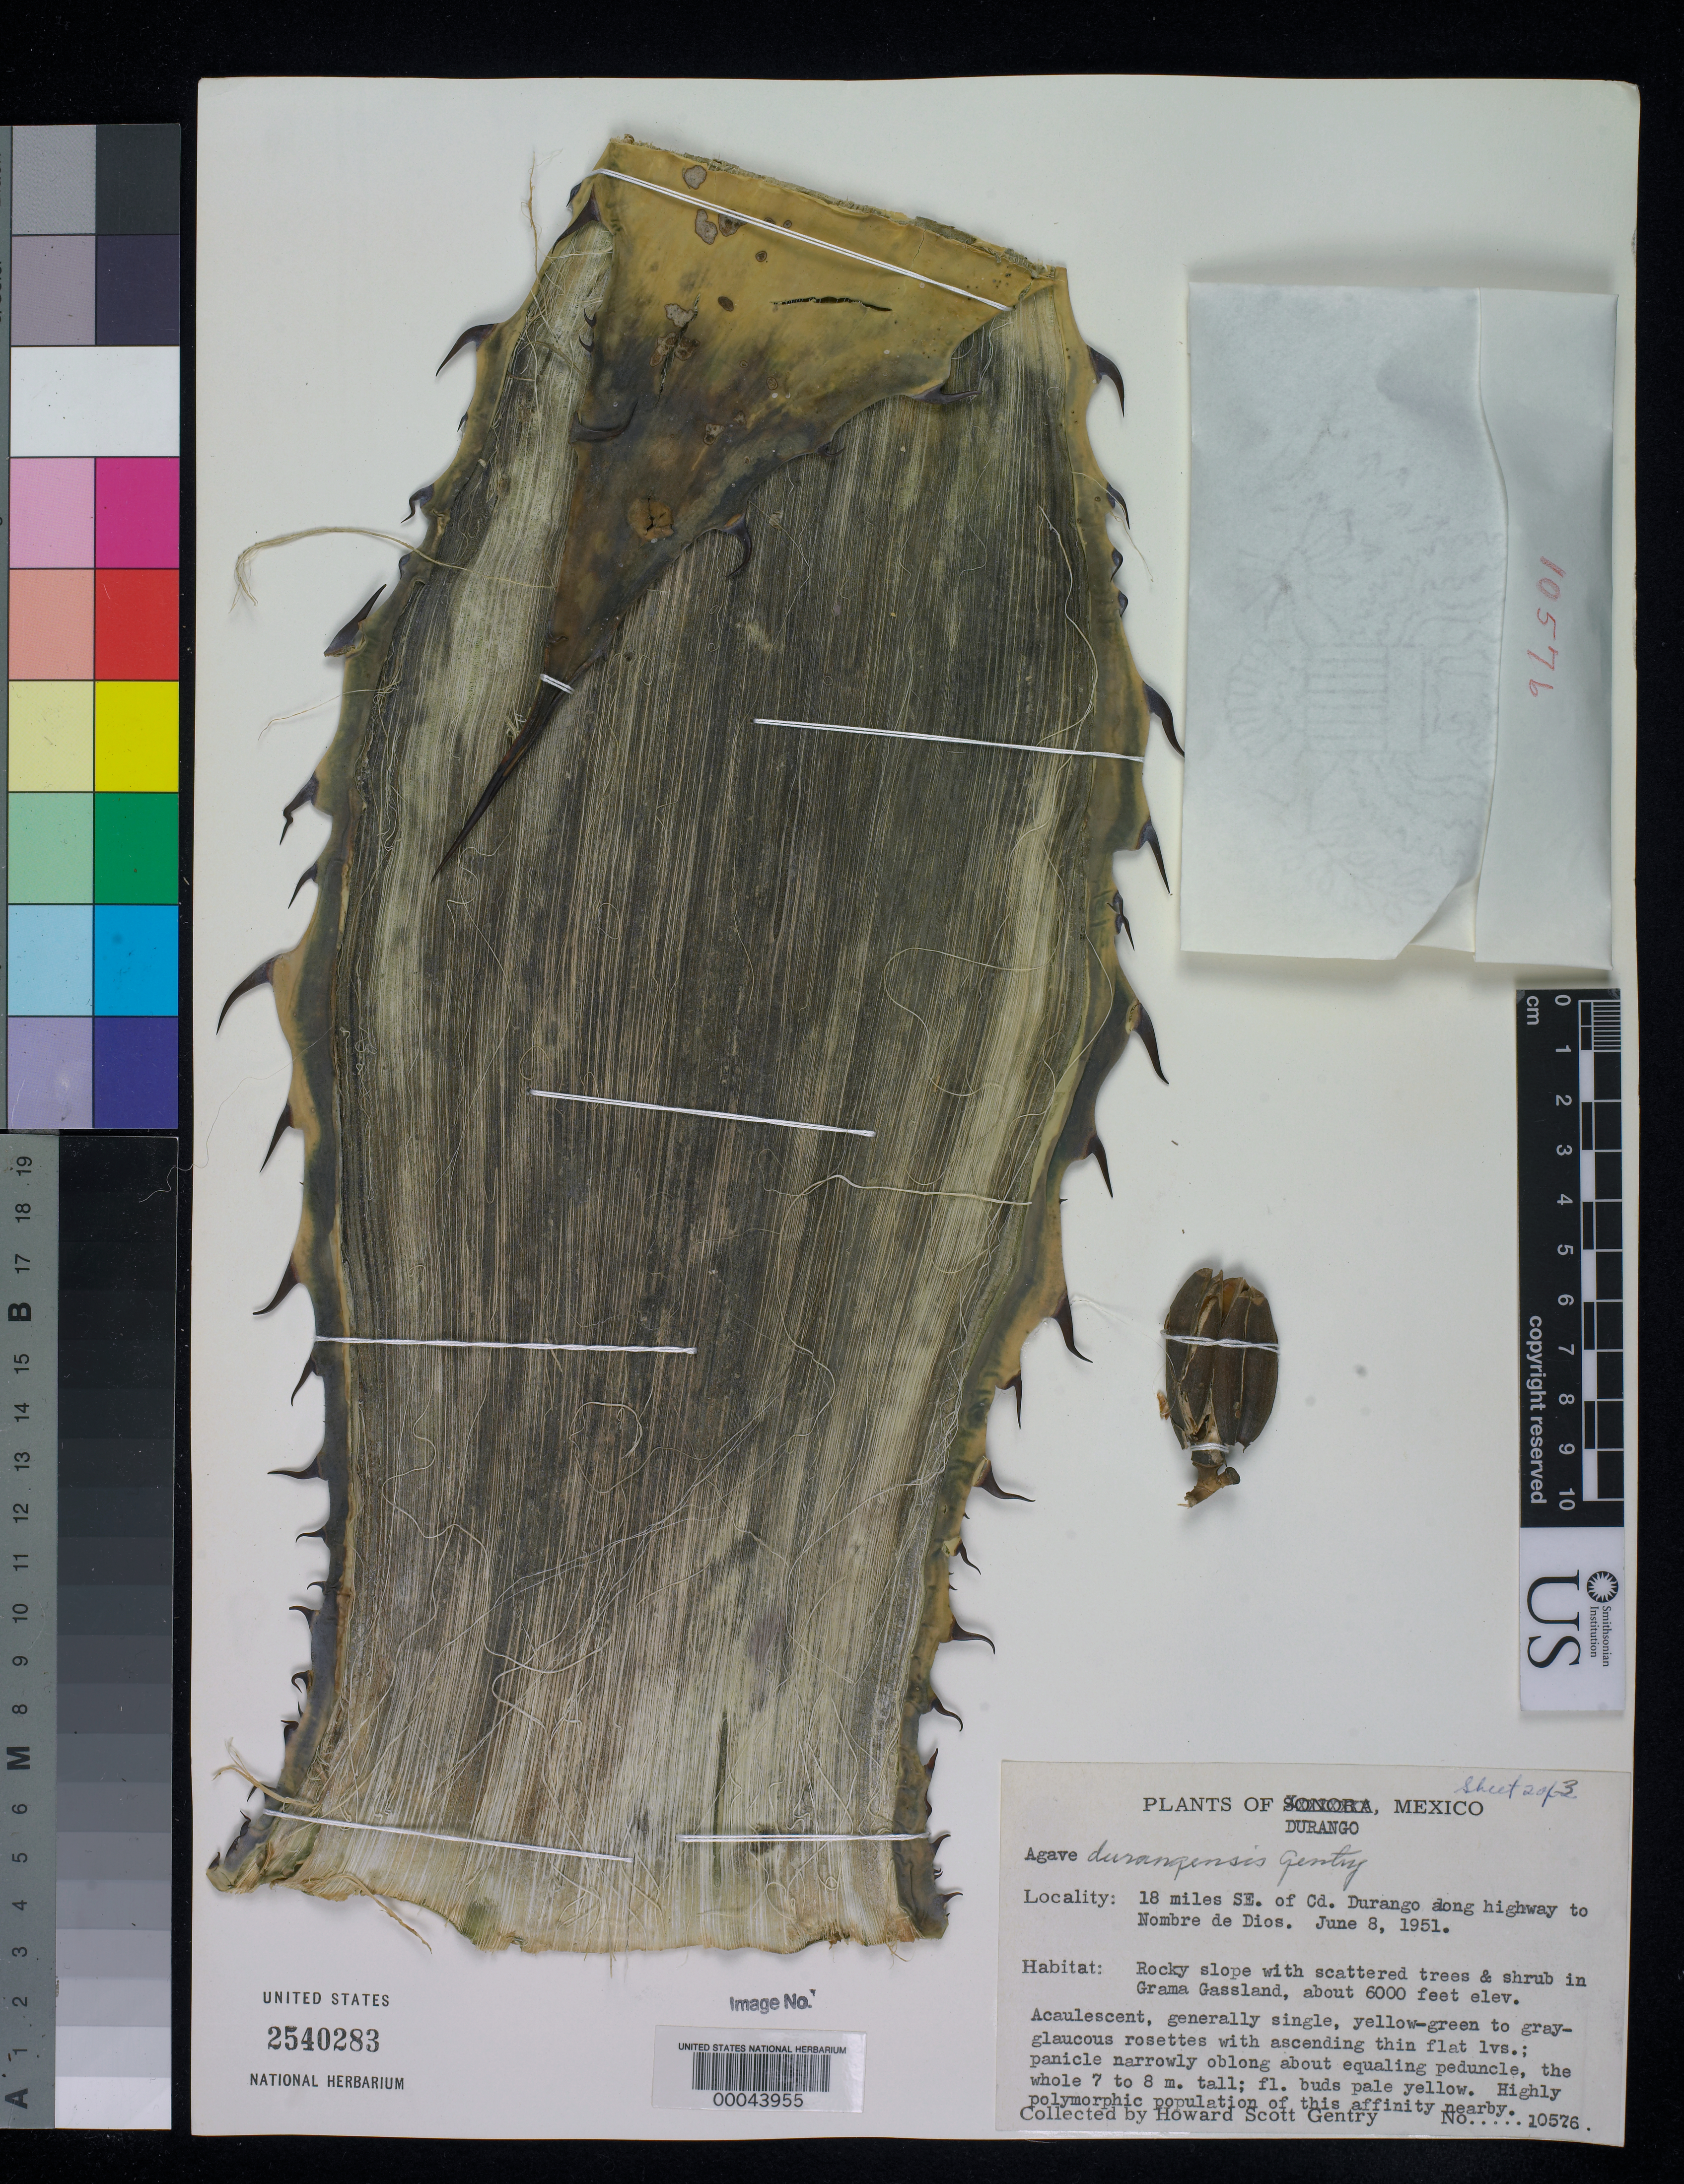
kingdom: Plantae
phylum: Tracheophyta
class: Liliopsida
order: Asparagales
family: Asparagaceae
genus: Agave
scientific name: Agave durangensis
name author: Gentry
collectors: H. S. Gentry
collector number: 10576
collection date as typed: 08 Jun 1951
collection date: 1951-06-08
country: Mexico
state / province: Durango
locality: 18 mi SE of Cd Durango along highway to Nombre de Dios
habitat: Rocky slope w/scattered trees & shrub in grama grassland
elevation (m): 1829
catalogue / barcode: US 2540283